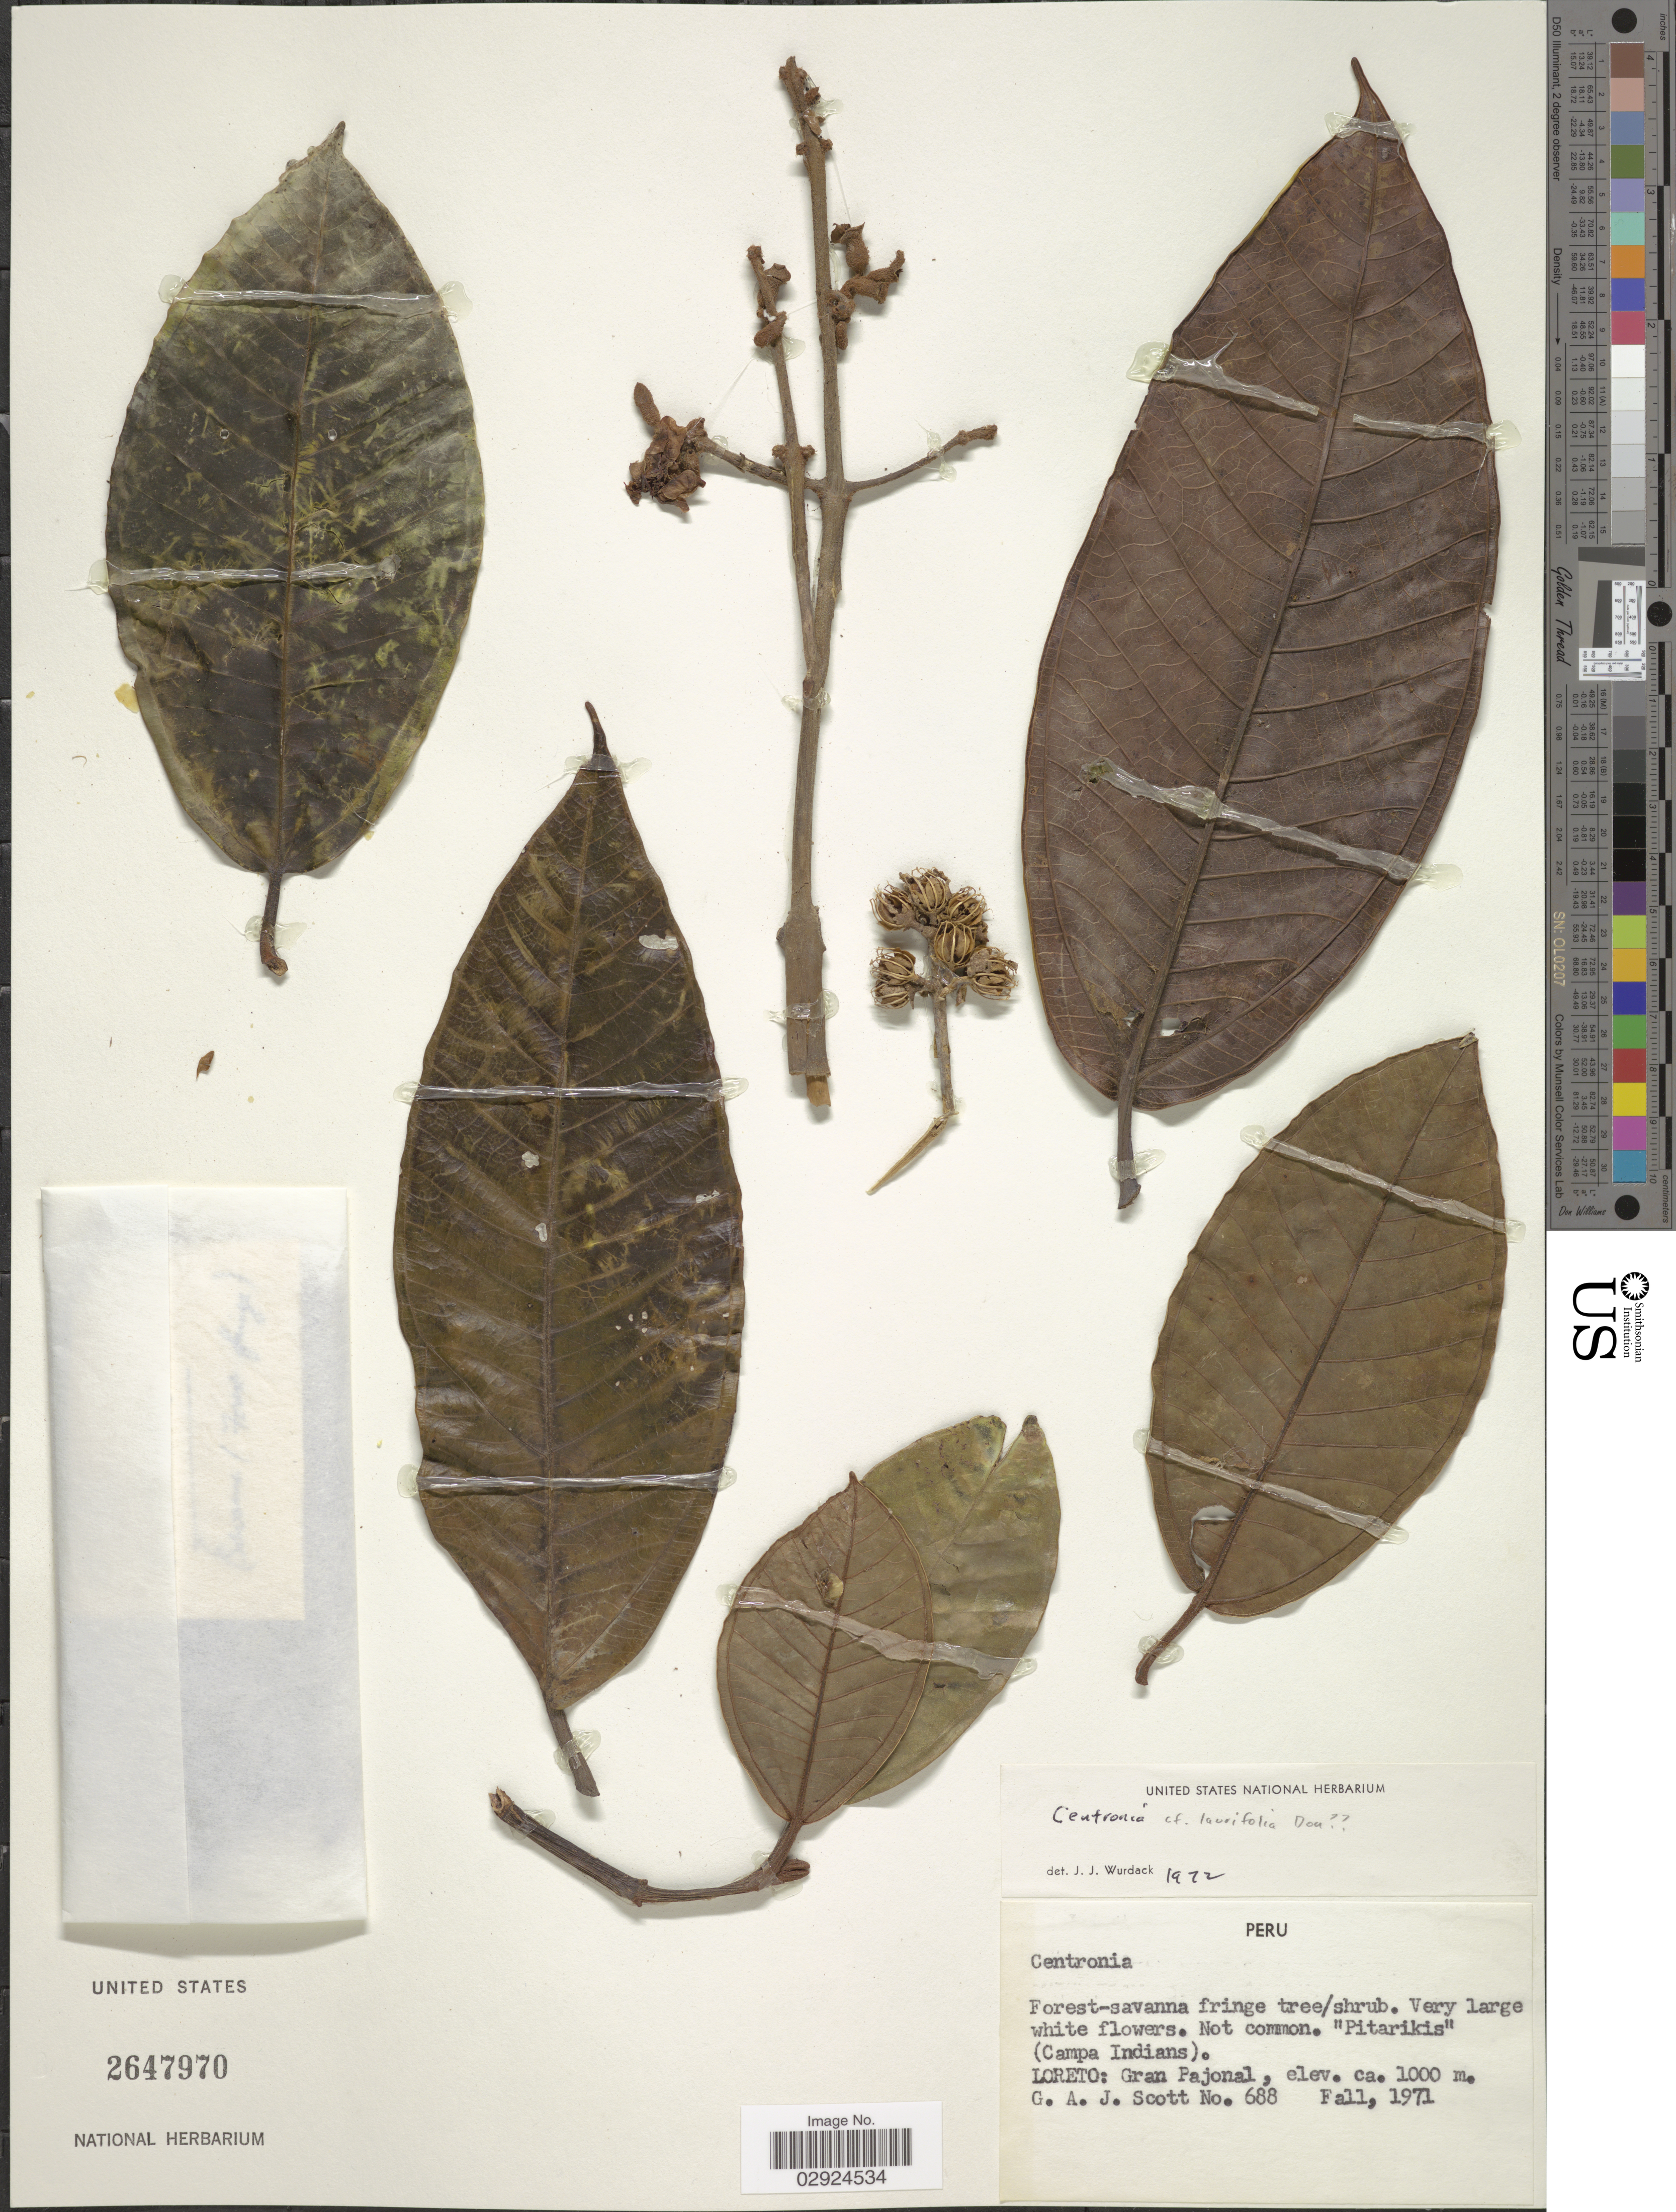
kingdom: Plantae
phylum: Tracheophyta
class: Magnoliopsida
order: Myrtales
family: Melastomataceae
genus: Centronia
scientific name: Centronia laurifolia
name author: D. Don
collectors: G. Scott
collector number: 688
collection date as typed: Fall, 1971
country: Peru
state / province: Loreto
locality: Gran Pajonal.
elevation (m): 1000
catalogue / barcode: US 2647970